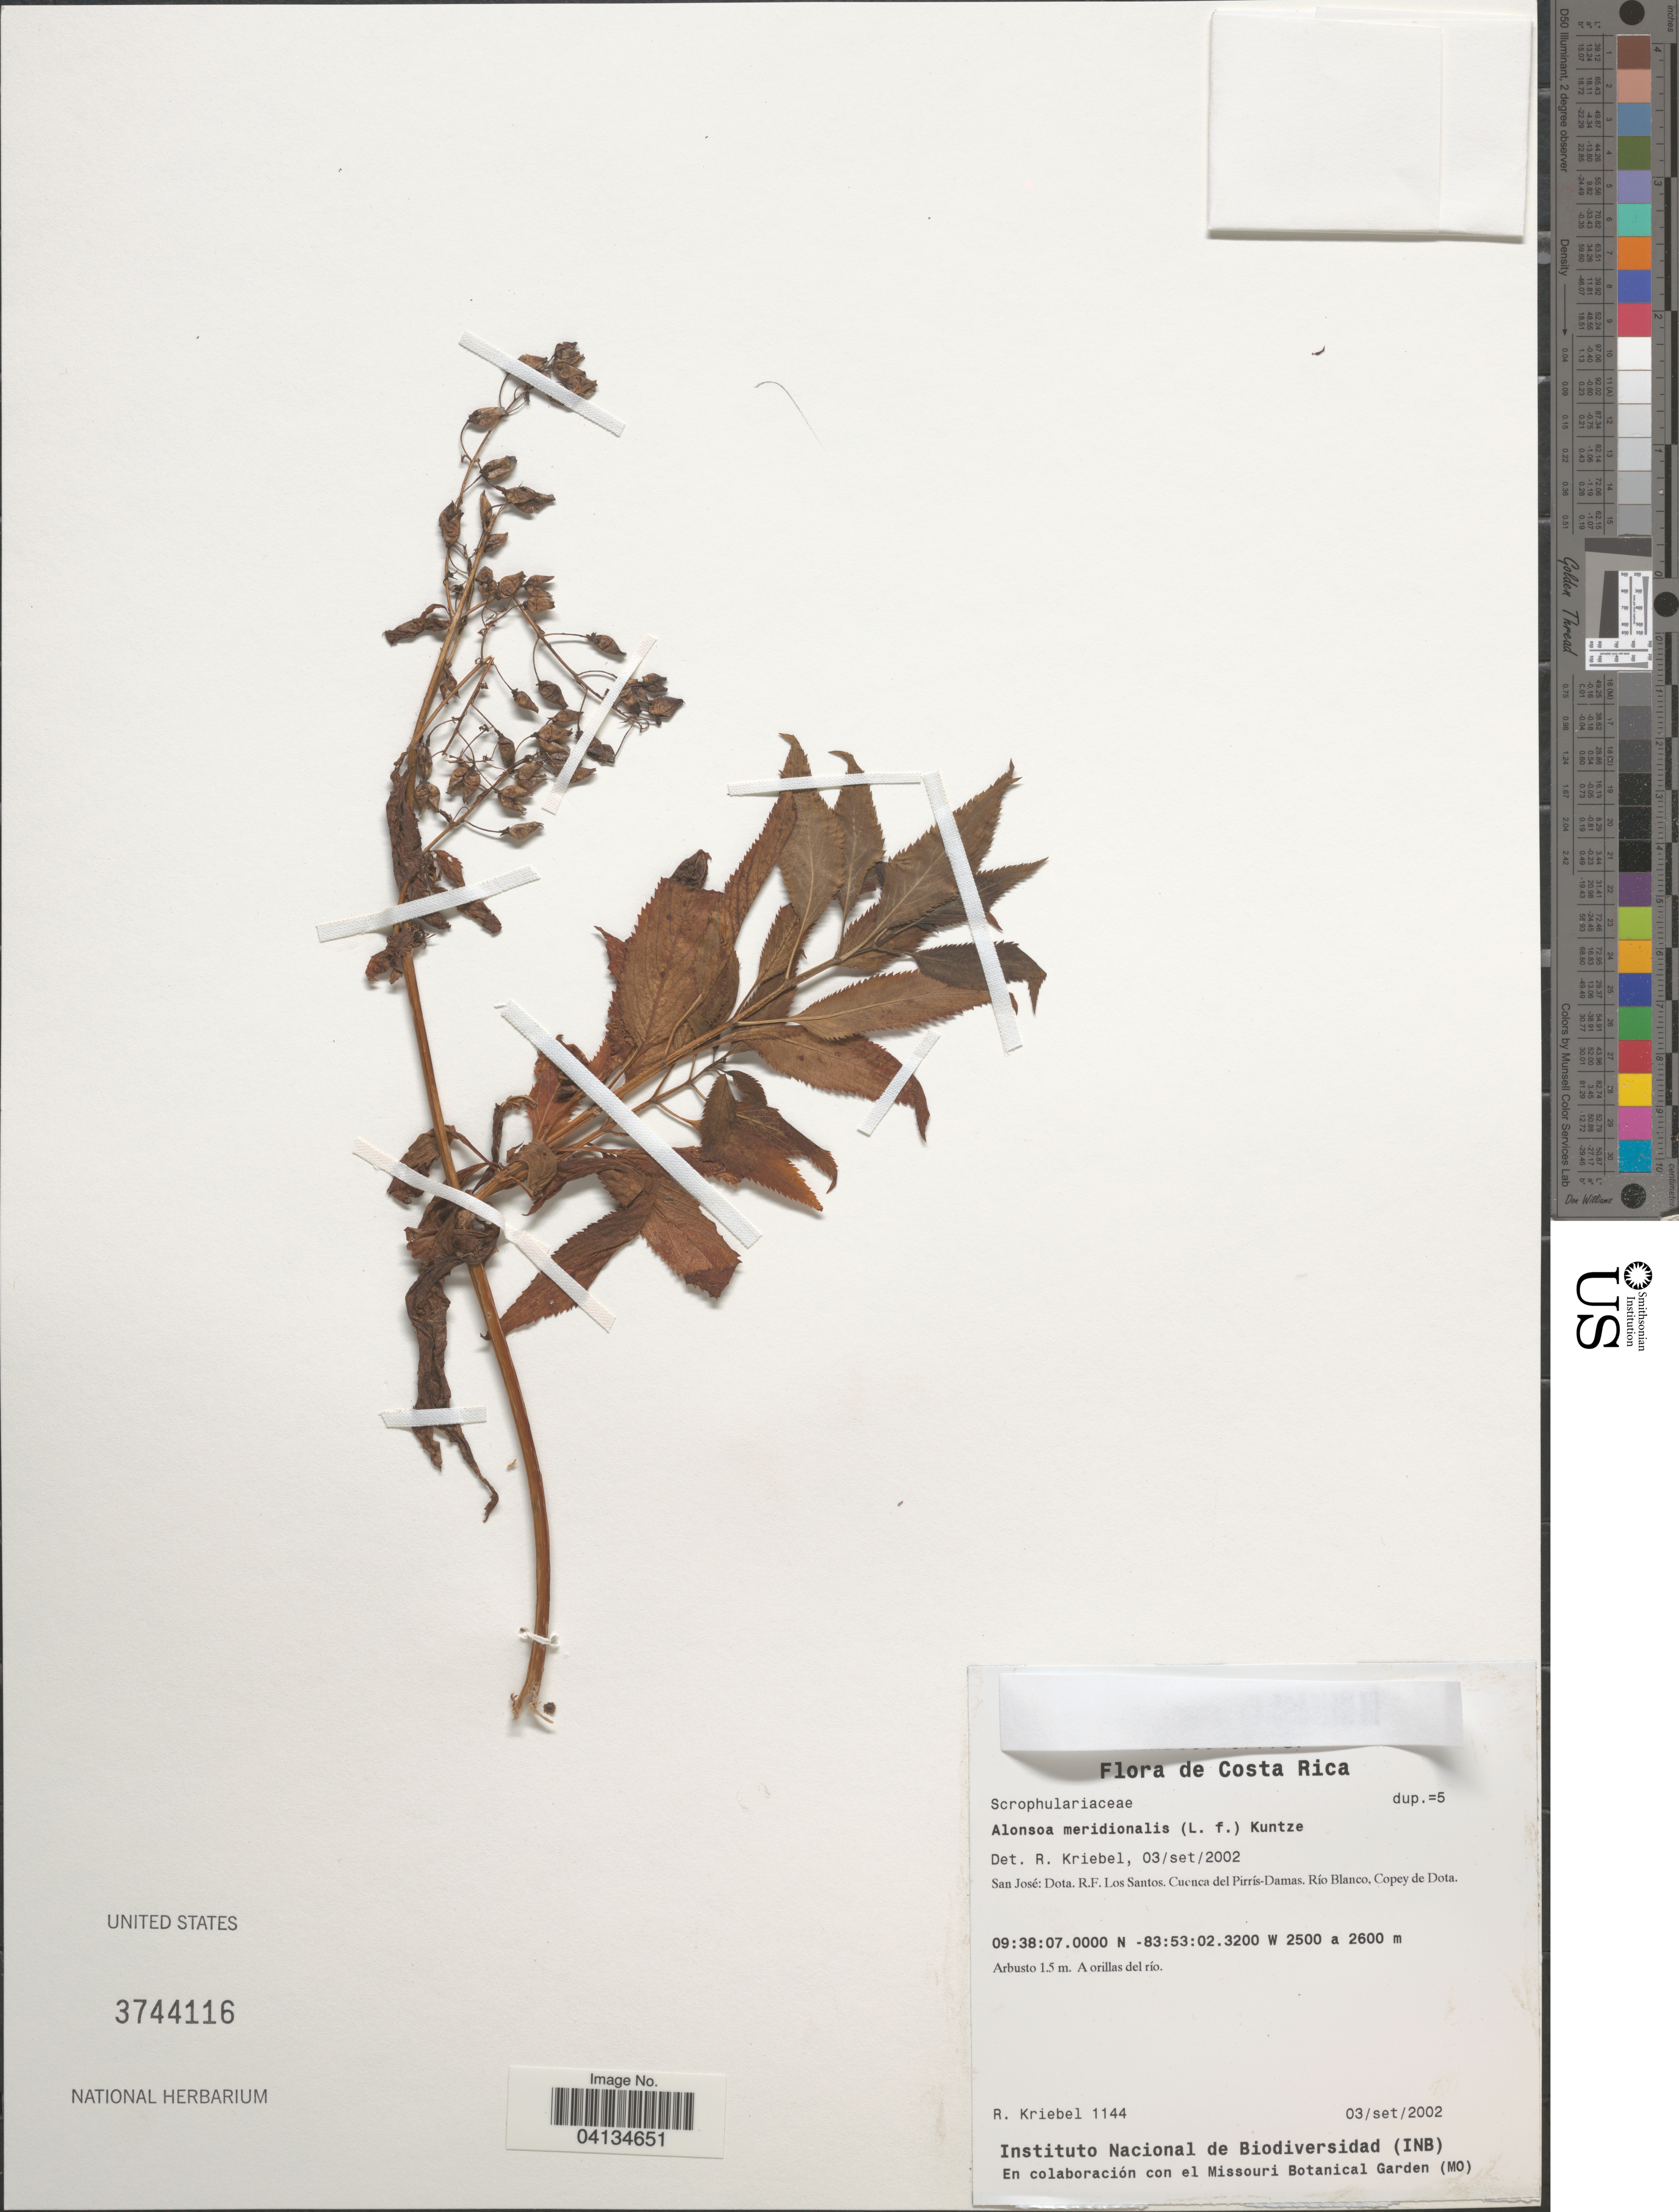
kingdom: Plantae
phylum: Tracheophyta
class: Magnoliopsida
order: Lamiales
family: Scrophulariaceae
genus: Alonsoa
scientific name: Alonsoa meridionalis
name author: (L. f.) Kuntze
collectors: R. Kriebel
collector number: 1144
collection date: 2002-09-03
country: Costa Rica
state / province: San José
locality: Dota. R.F. Los Santos. Cuenca del Pirrís-Damas. Río Blanco, Copey de Dota.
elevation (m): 2500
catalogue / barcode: US 3744116